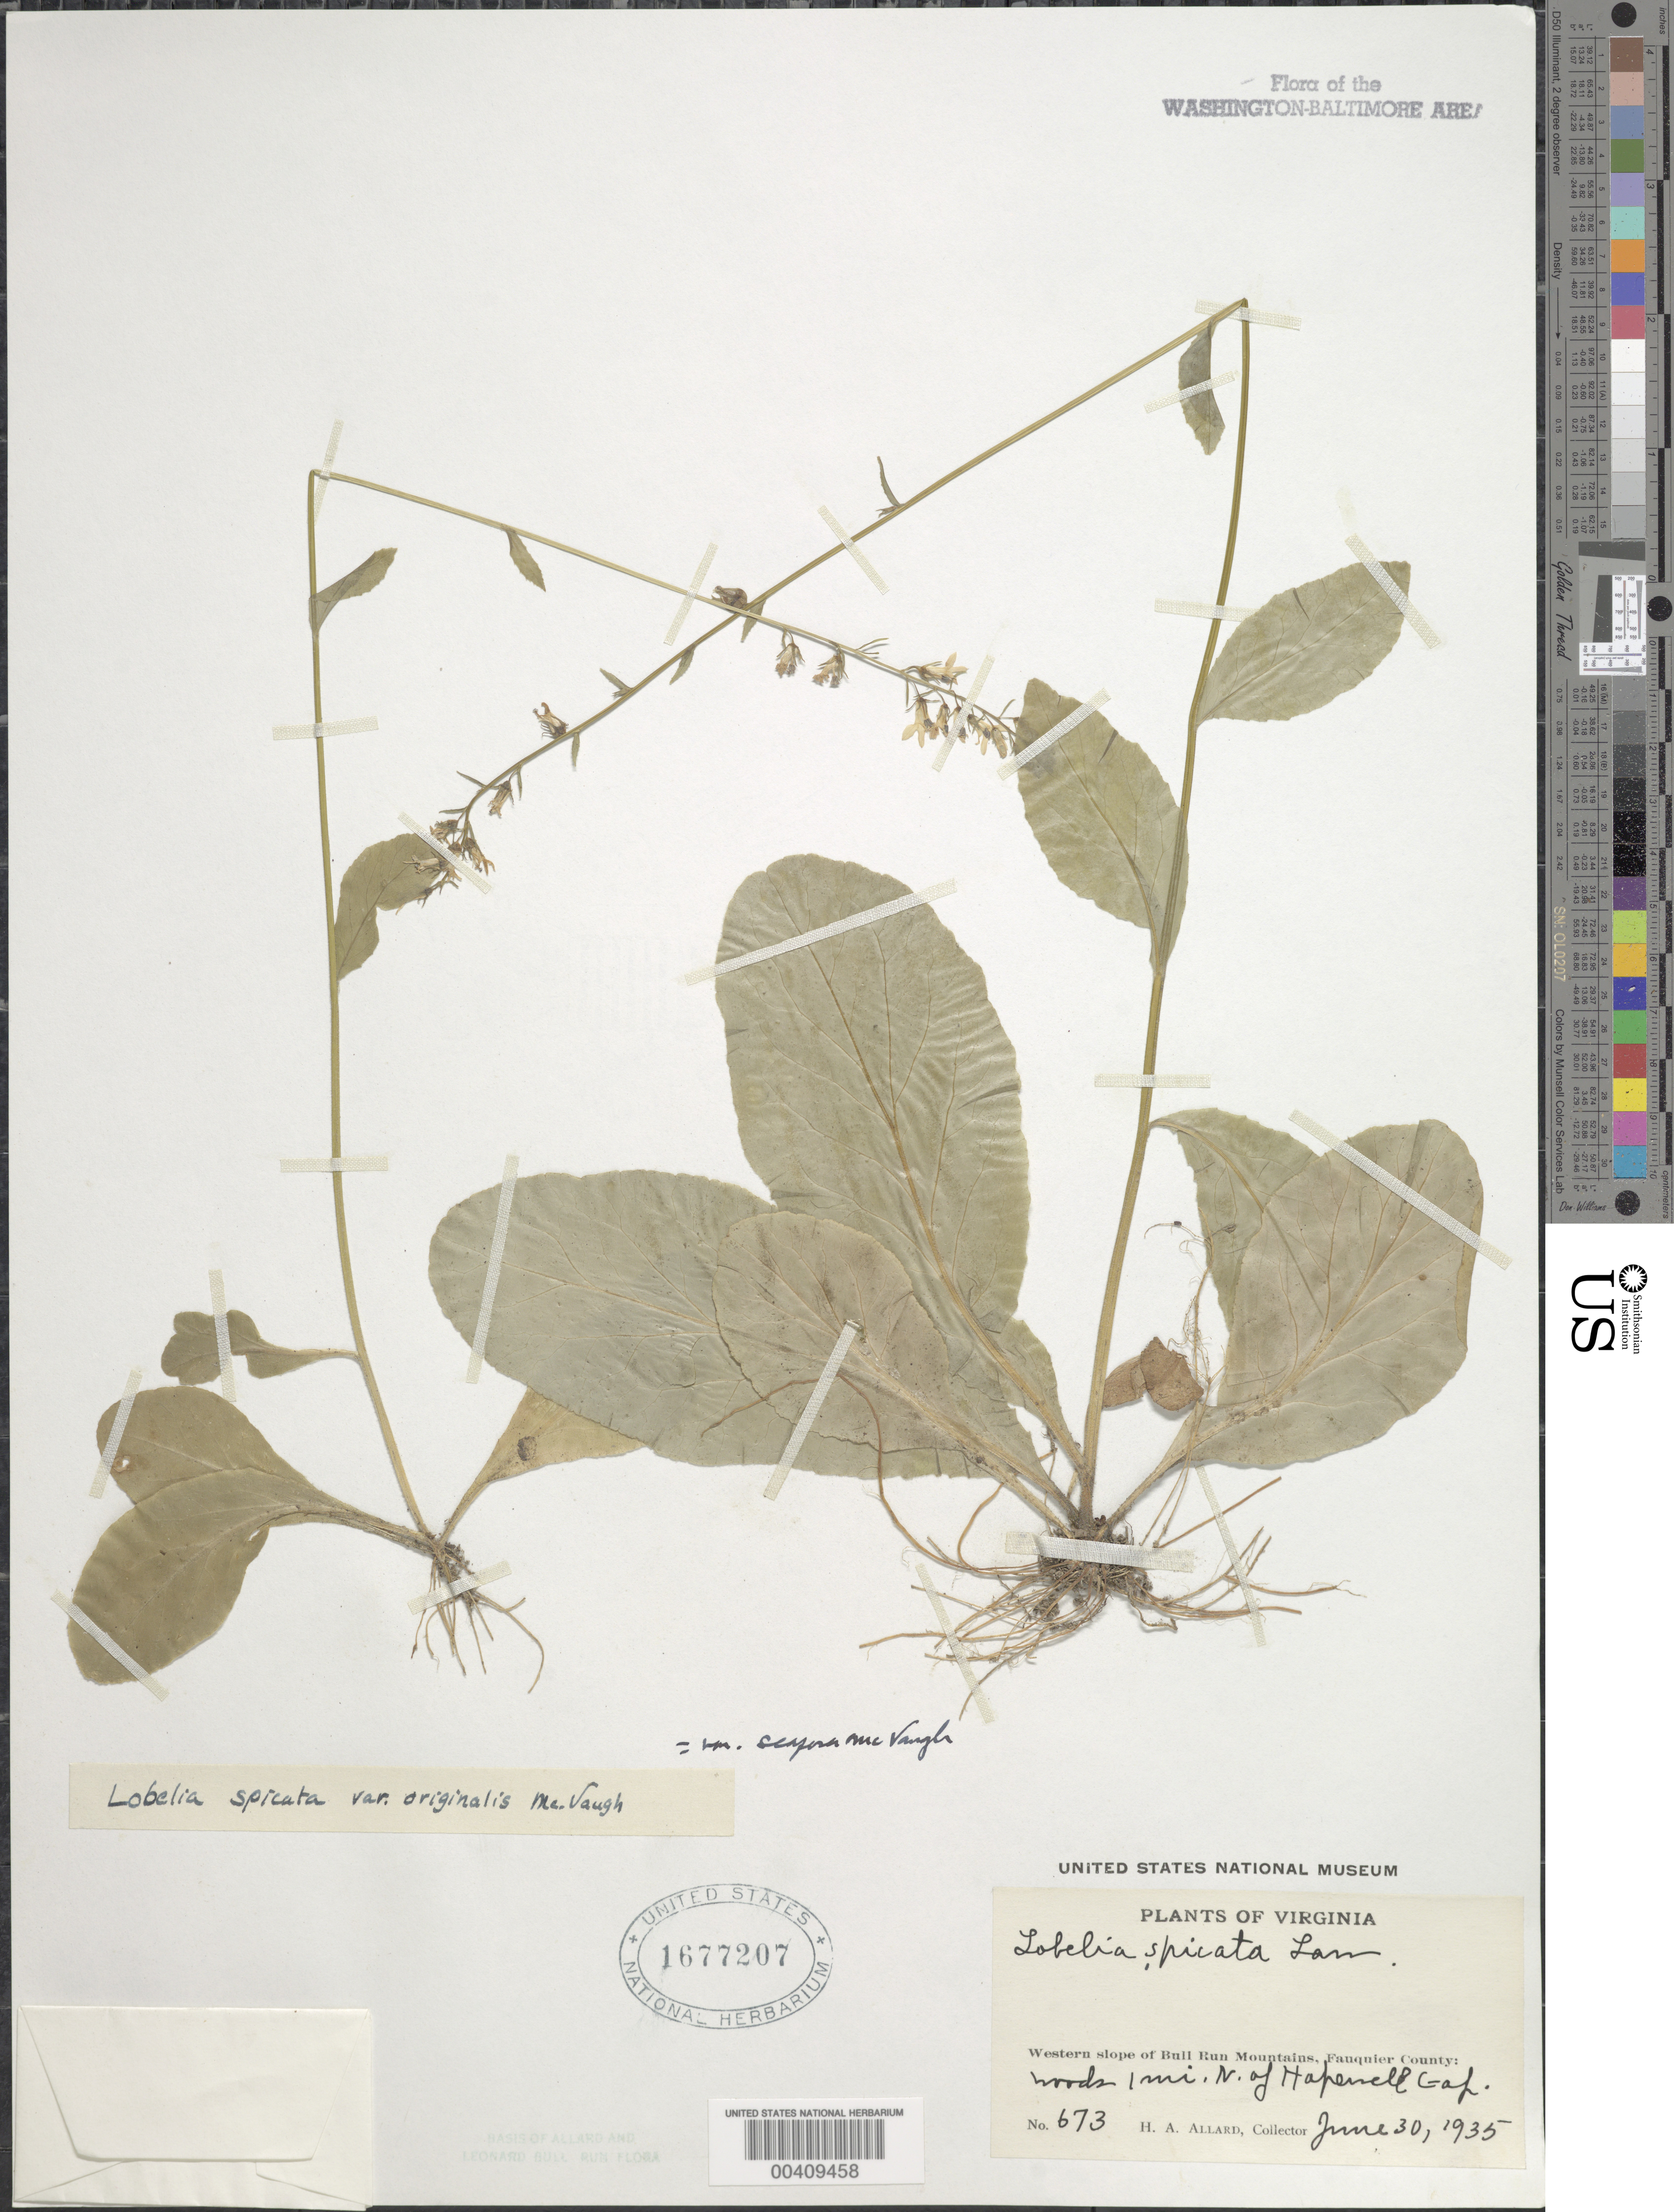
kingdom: Plantae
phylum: Tracheophyta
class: Magnoliopsida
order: Asterales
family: Campanulaceae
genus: Lobelia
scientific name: Lobelia spicata var. scaposa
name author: McVaugh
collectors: H. A. Allard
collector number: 673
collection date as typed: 30 Jun 1935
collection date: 1935-06-30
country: United States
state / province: Virginia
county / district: Fauquier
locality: West of Bull Run Mts.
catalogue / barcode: US 1677207